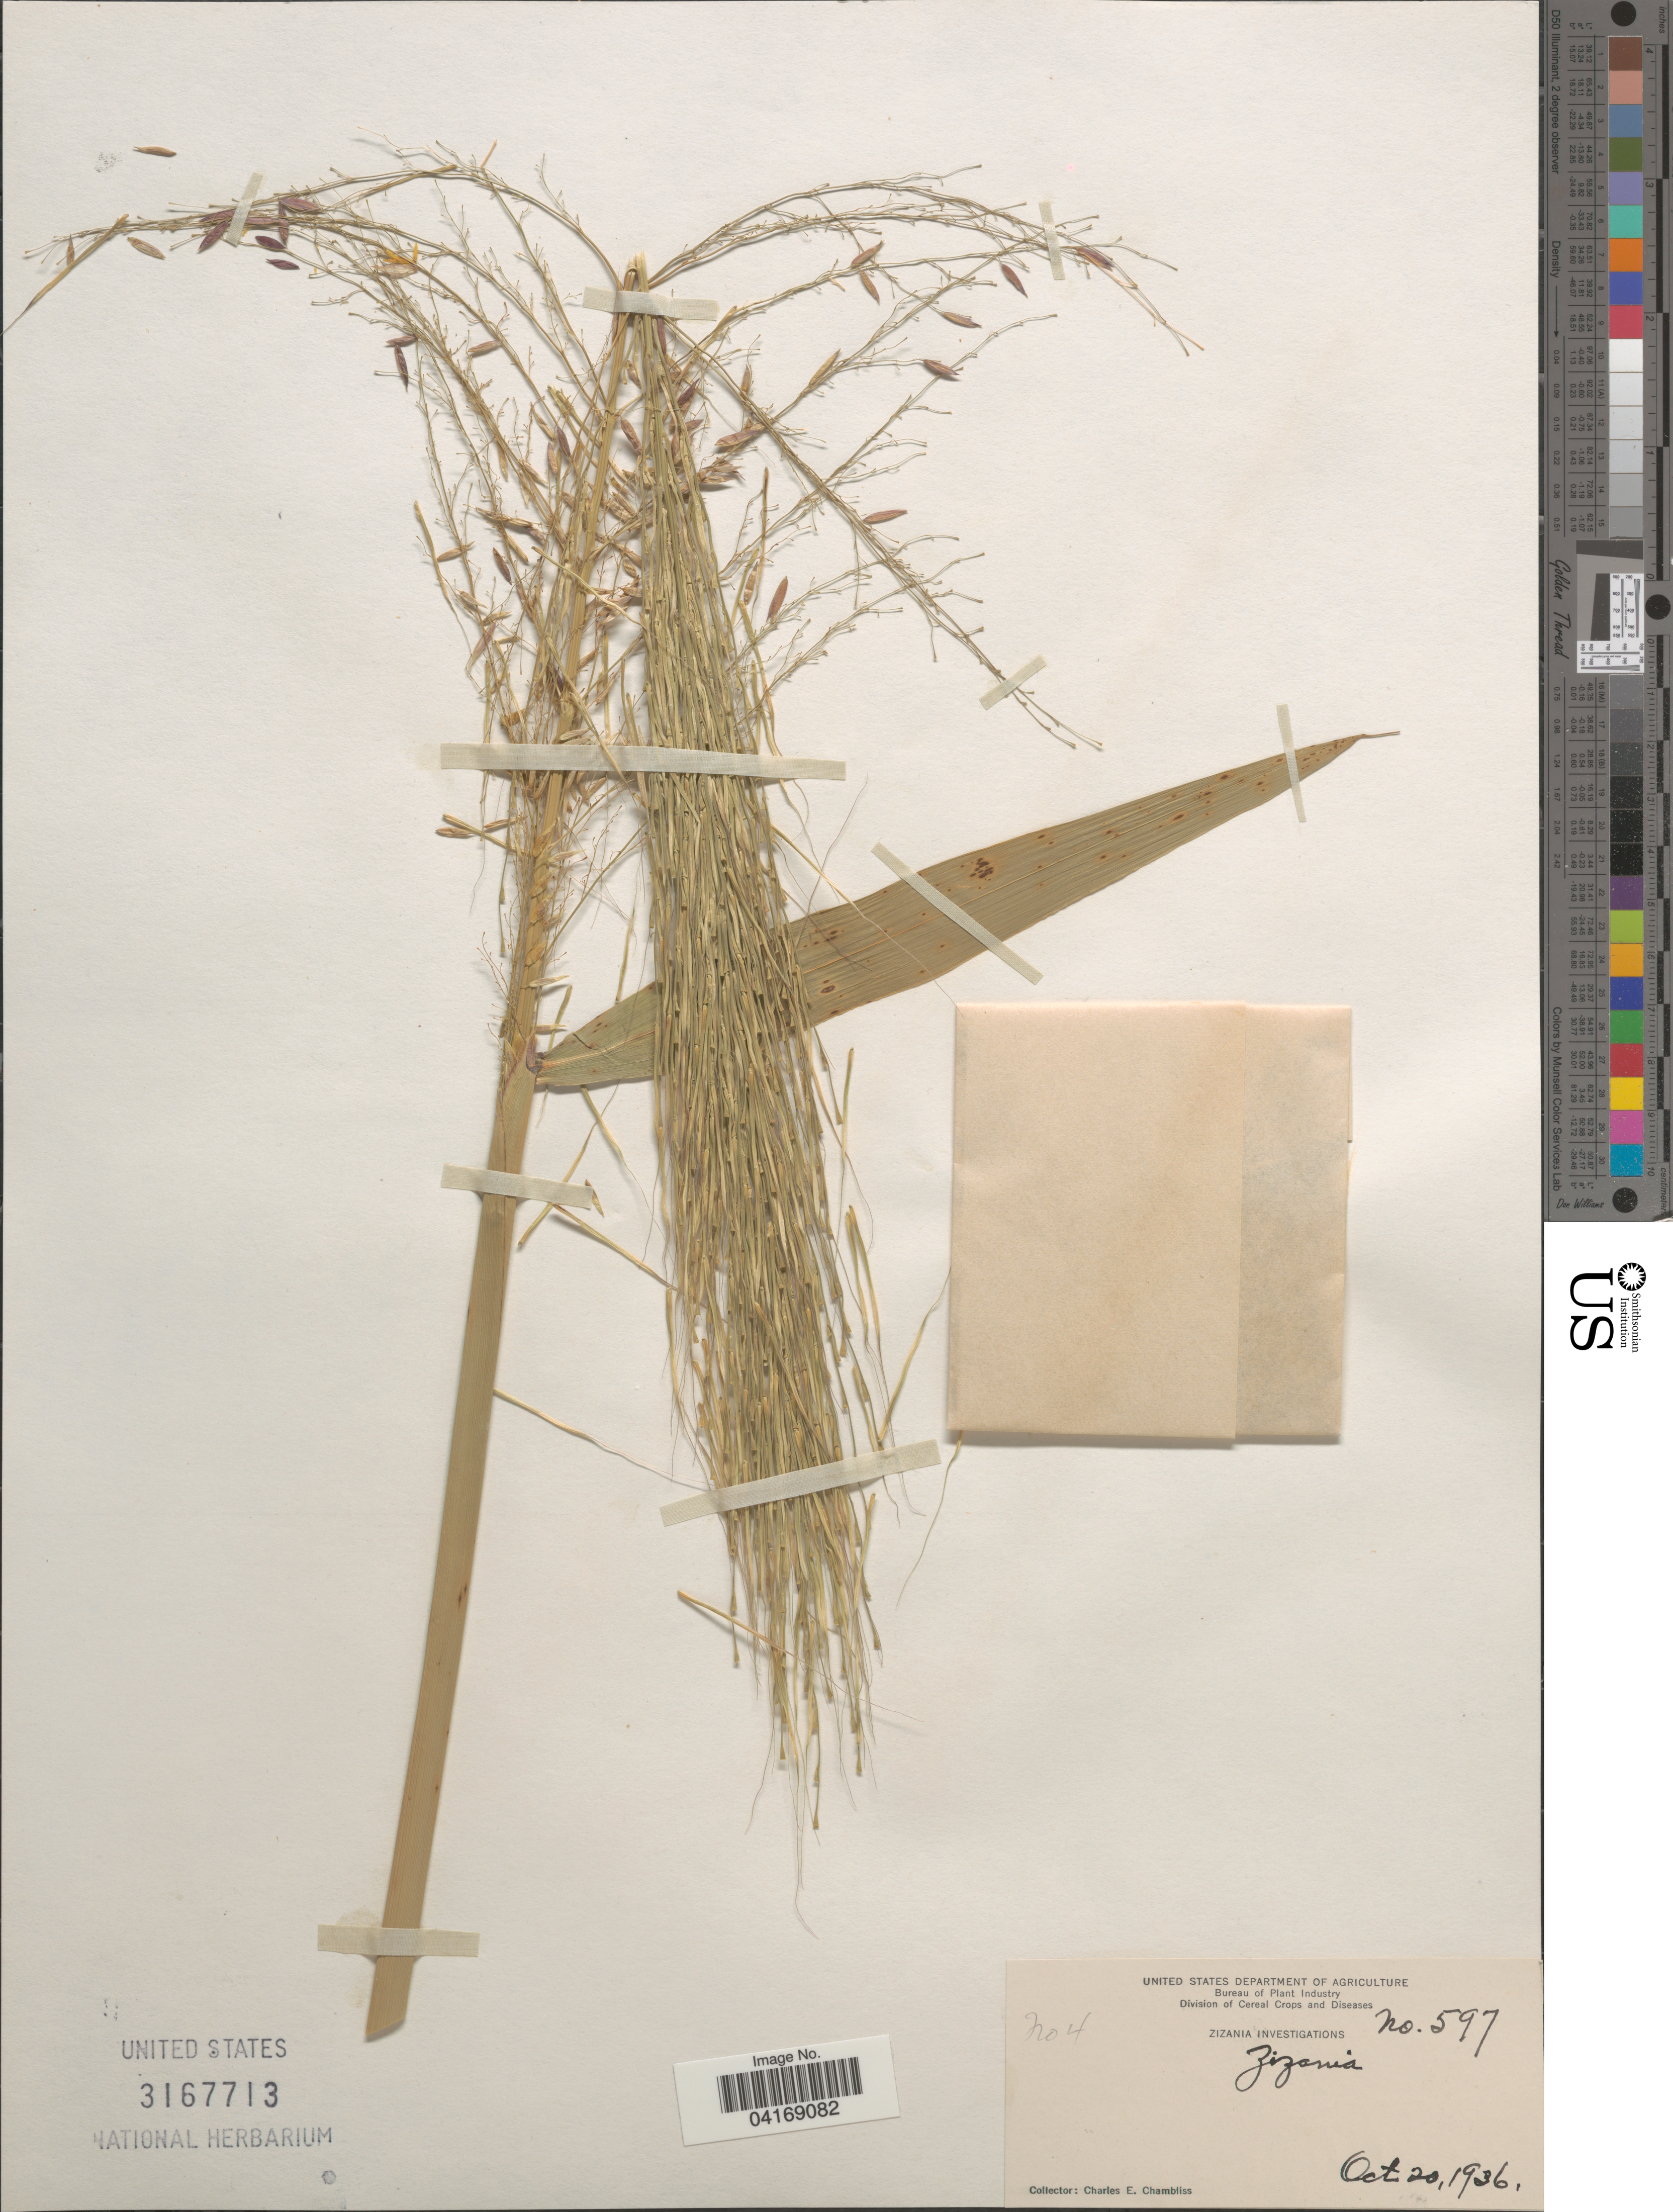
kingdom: Plantae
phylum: Tracheophyta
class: Liliopsida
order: Poales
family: Poaceae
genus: Zizania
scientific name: Zizania sp.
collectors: C. Chambliss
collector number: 597/1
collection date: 1936-10-20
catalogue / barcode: US 3167713